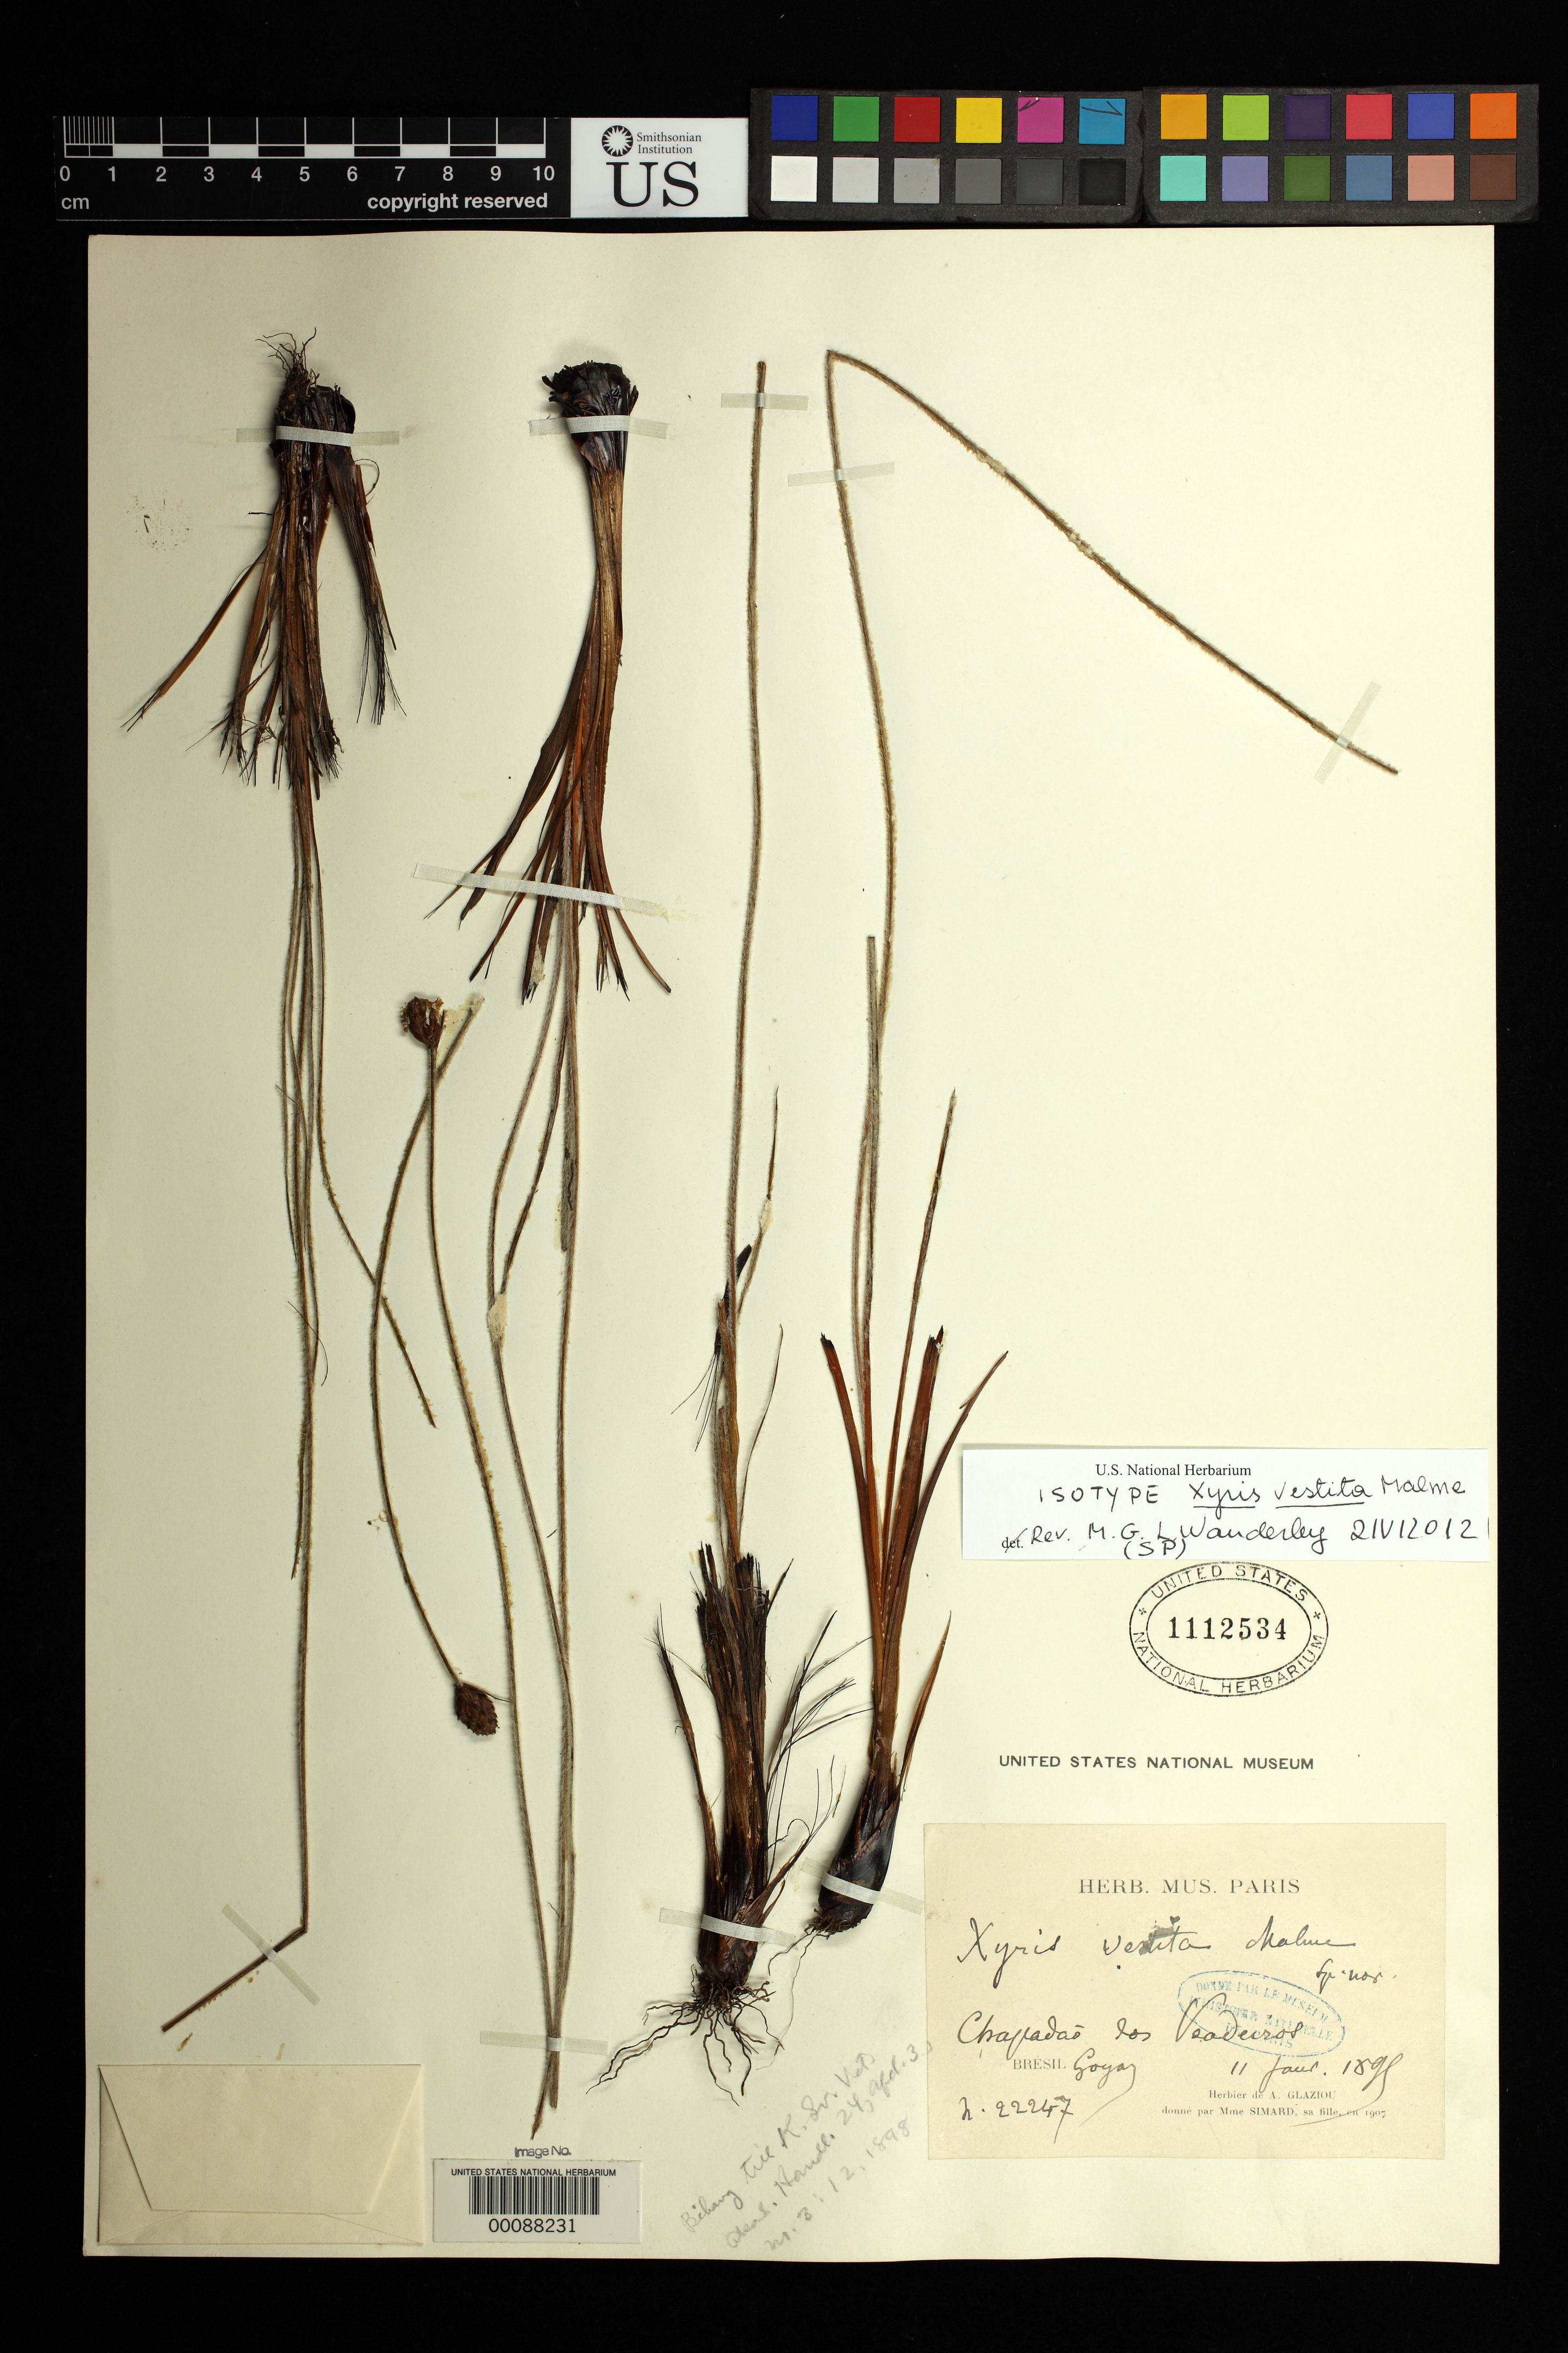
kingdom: Plantae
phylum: Tracheophyta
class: Liliopsida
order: Poales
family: Xyridaceae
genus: Xyris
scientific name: Xyris vestita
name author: Malme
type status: Isotype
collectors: A. F. M. Glaziou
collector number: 22247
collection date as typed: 11 Jan 1898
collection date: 1898-01-11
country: Brazil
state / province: Goiás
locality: Chapadas dos Veadeiros.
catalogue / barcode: US 1112534